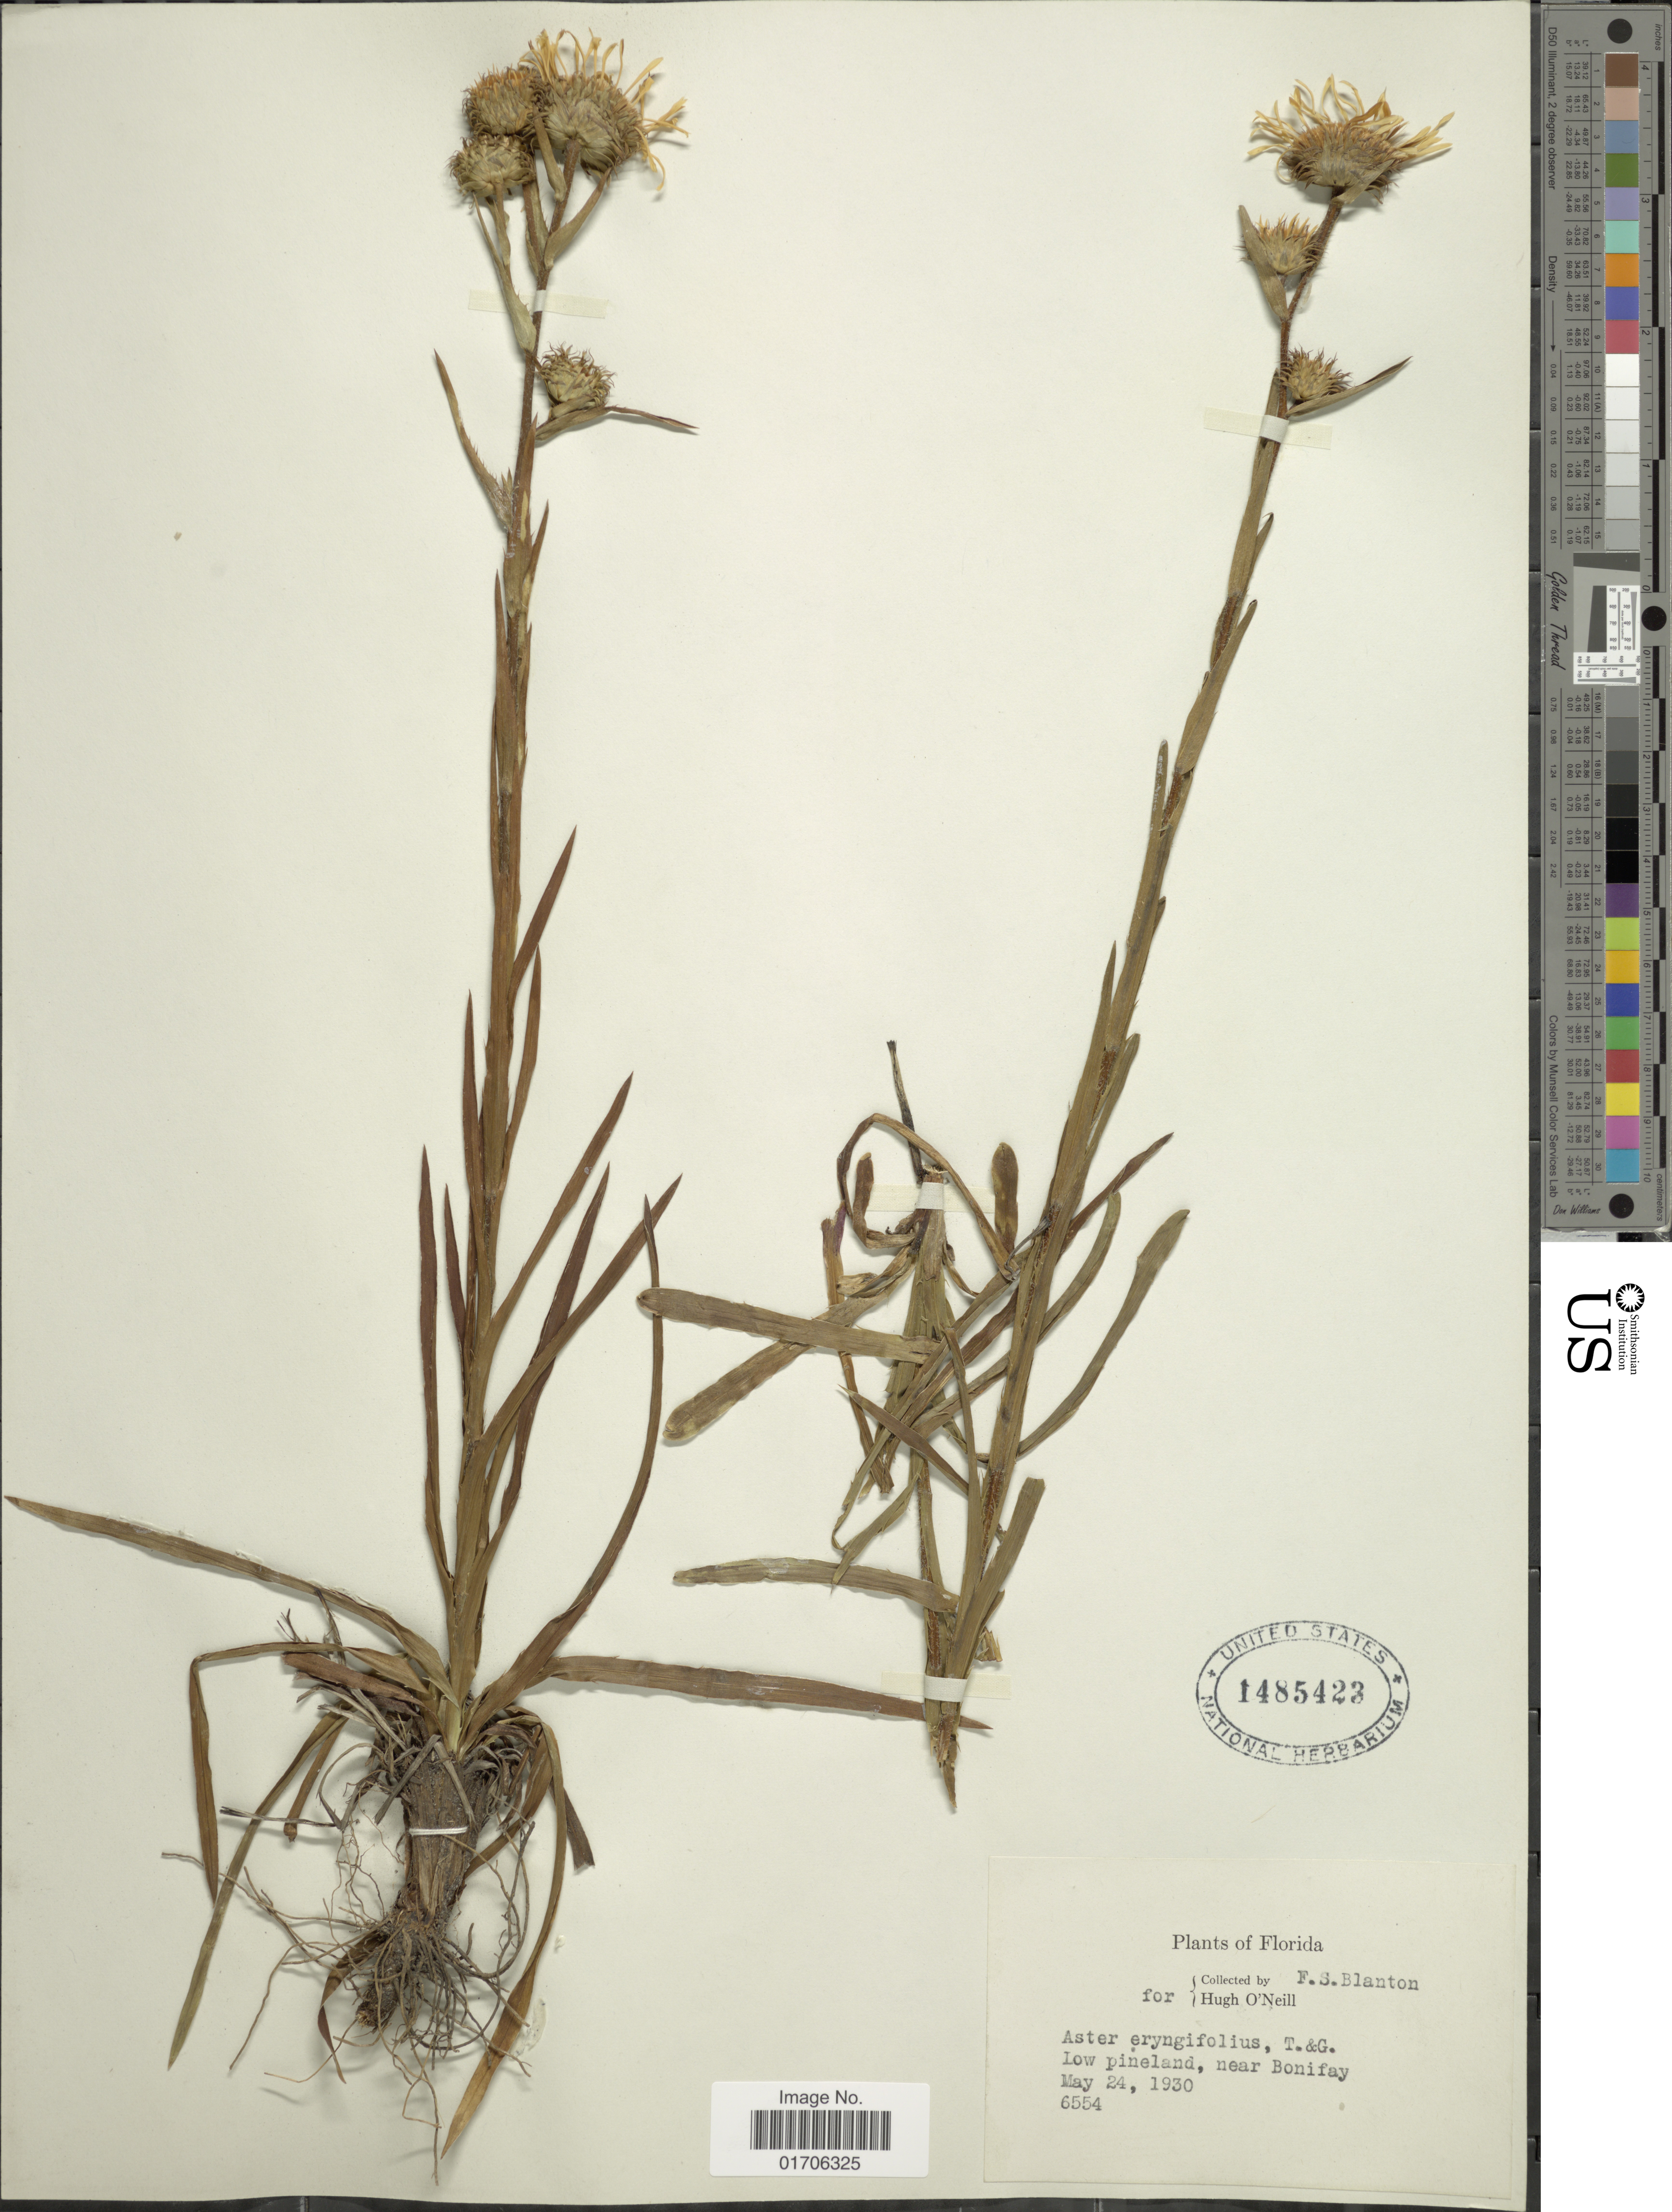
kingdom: Plantae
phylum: Tracheophyta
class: Magnoliopsida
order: Asterales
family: Asteraceae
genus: Eurybia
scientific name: Eurybia eryngiifolia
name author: (Torr. & A. Gray) G.L. Nesom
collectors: F. S. Blanton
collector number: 6554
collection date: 1930-05-24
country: United States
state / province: Florida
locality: Florida. Low pineland, near Bonifay.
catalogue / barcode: US 1485423